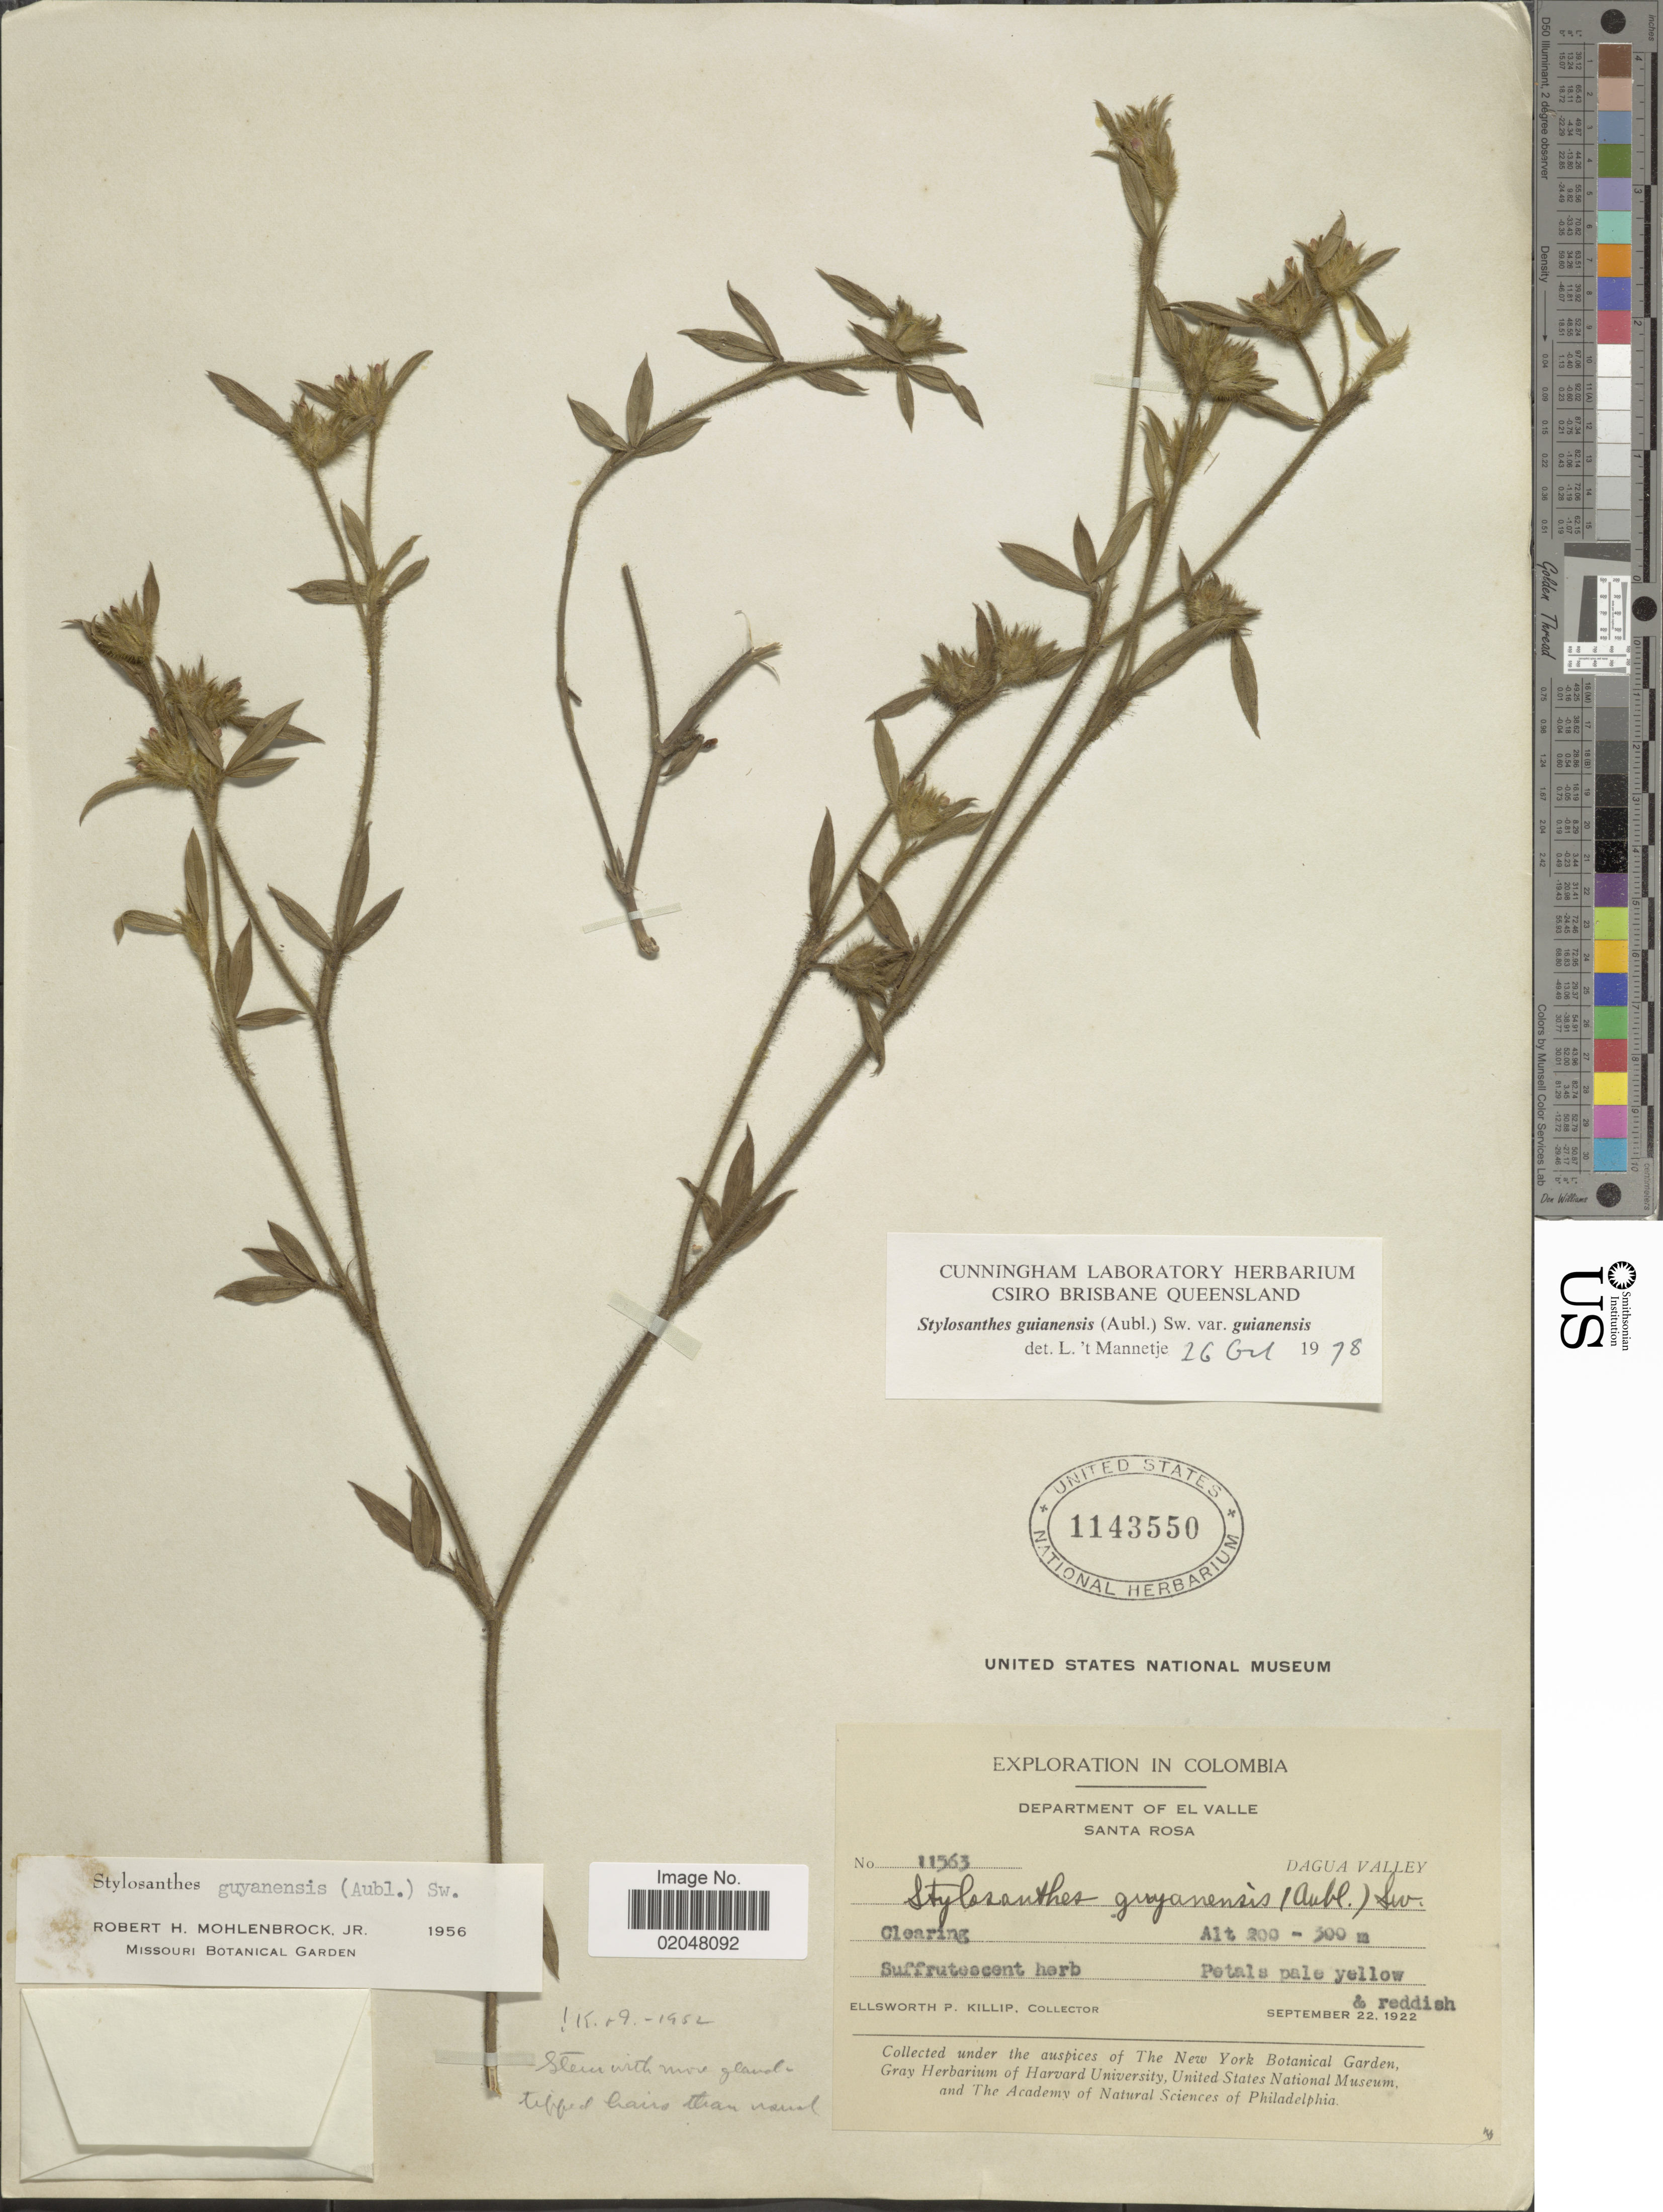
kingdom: Plantae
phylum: Tracheophyta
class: Magnoliopsida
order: Fabales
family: Fabaceae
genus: Stylosanthes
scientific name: Stylosanthes guianensis var. guianensis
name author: (Aubl.) Sw.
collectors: E. P. Killip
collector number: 11563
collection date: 1922-09-22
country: Colombia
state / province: Valle del Cauca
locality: Department of El Valle, Dagua Valley, Santa Rosa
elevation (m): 200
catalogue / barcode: US 1143550